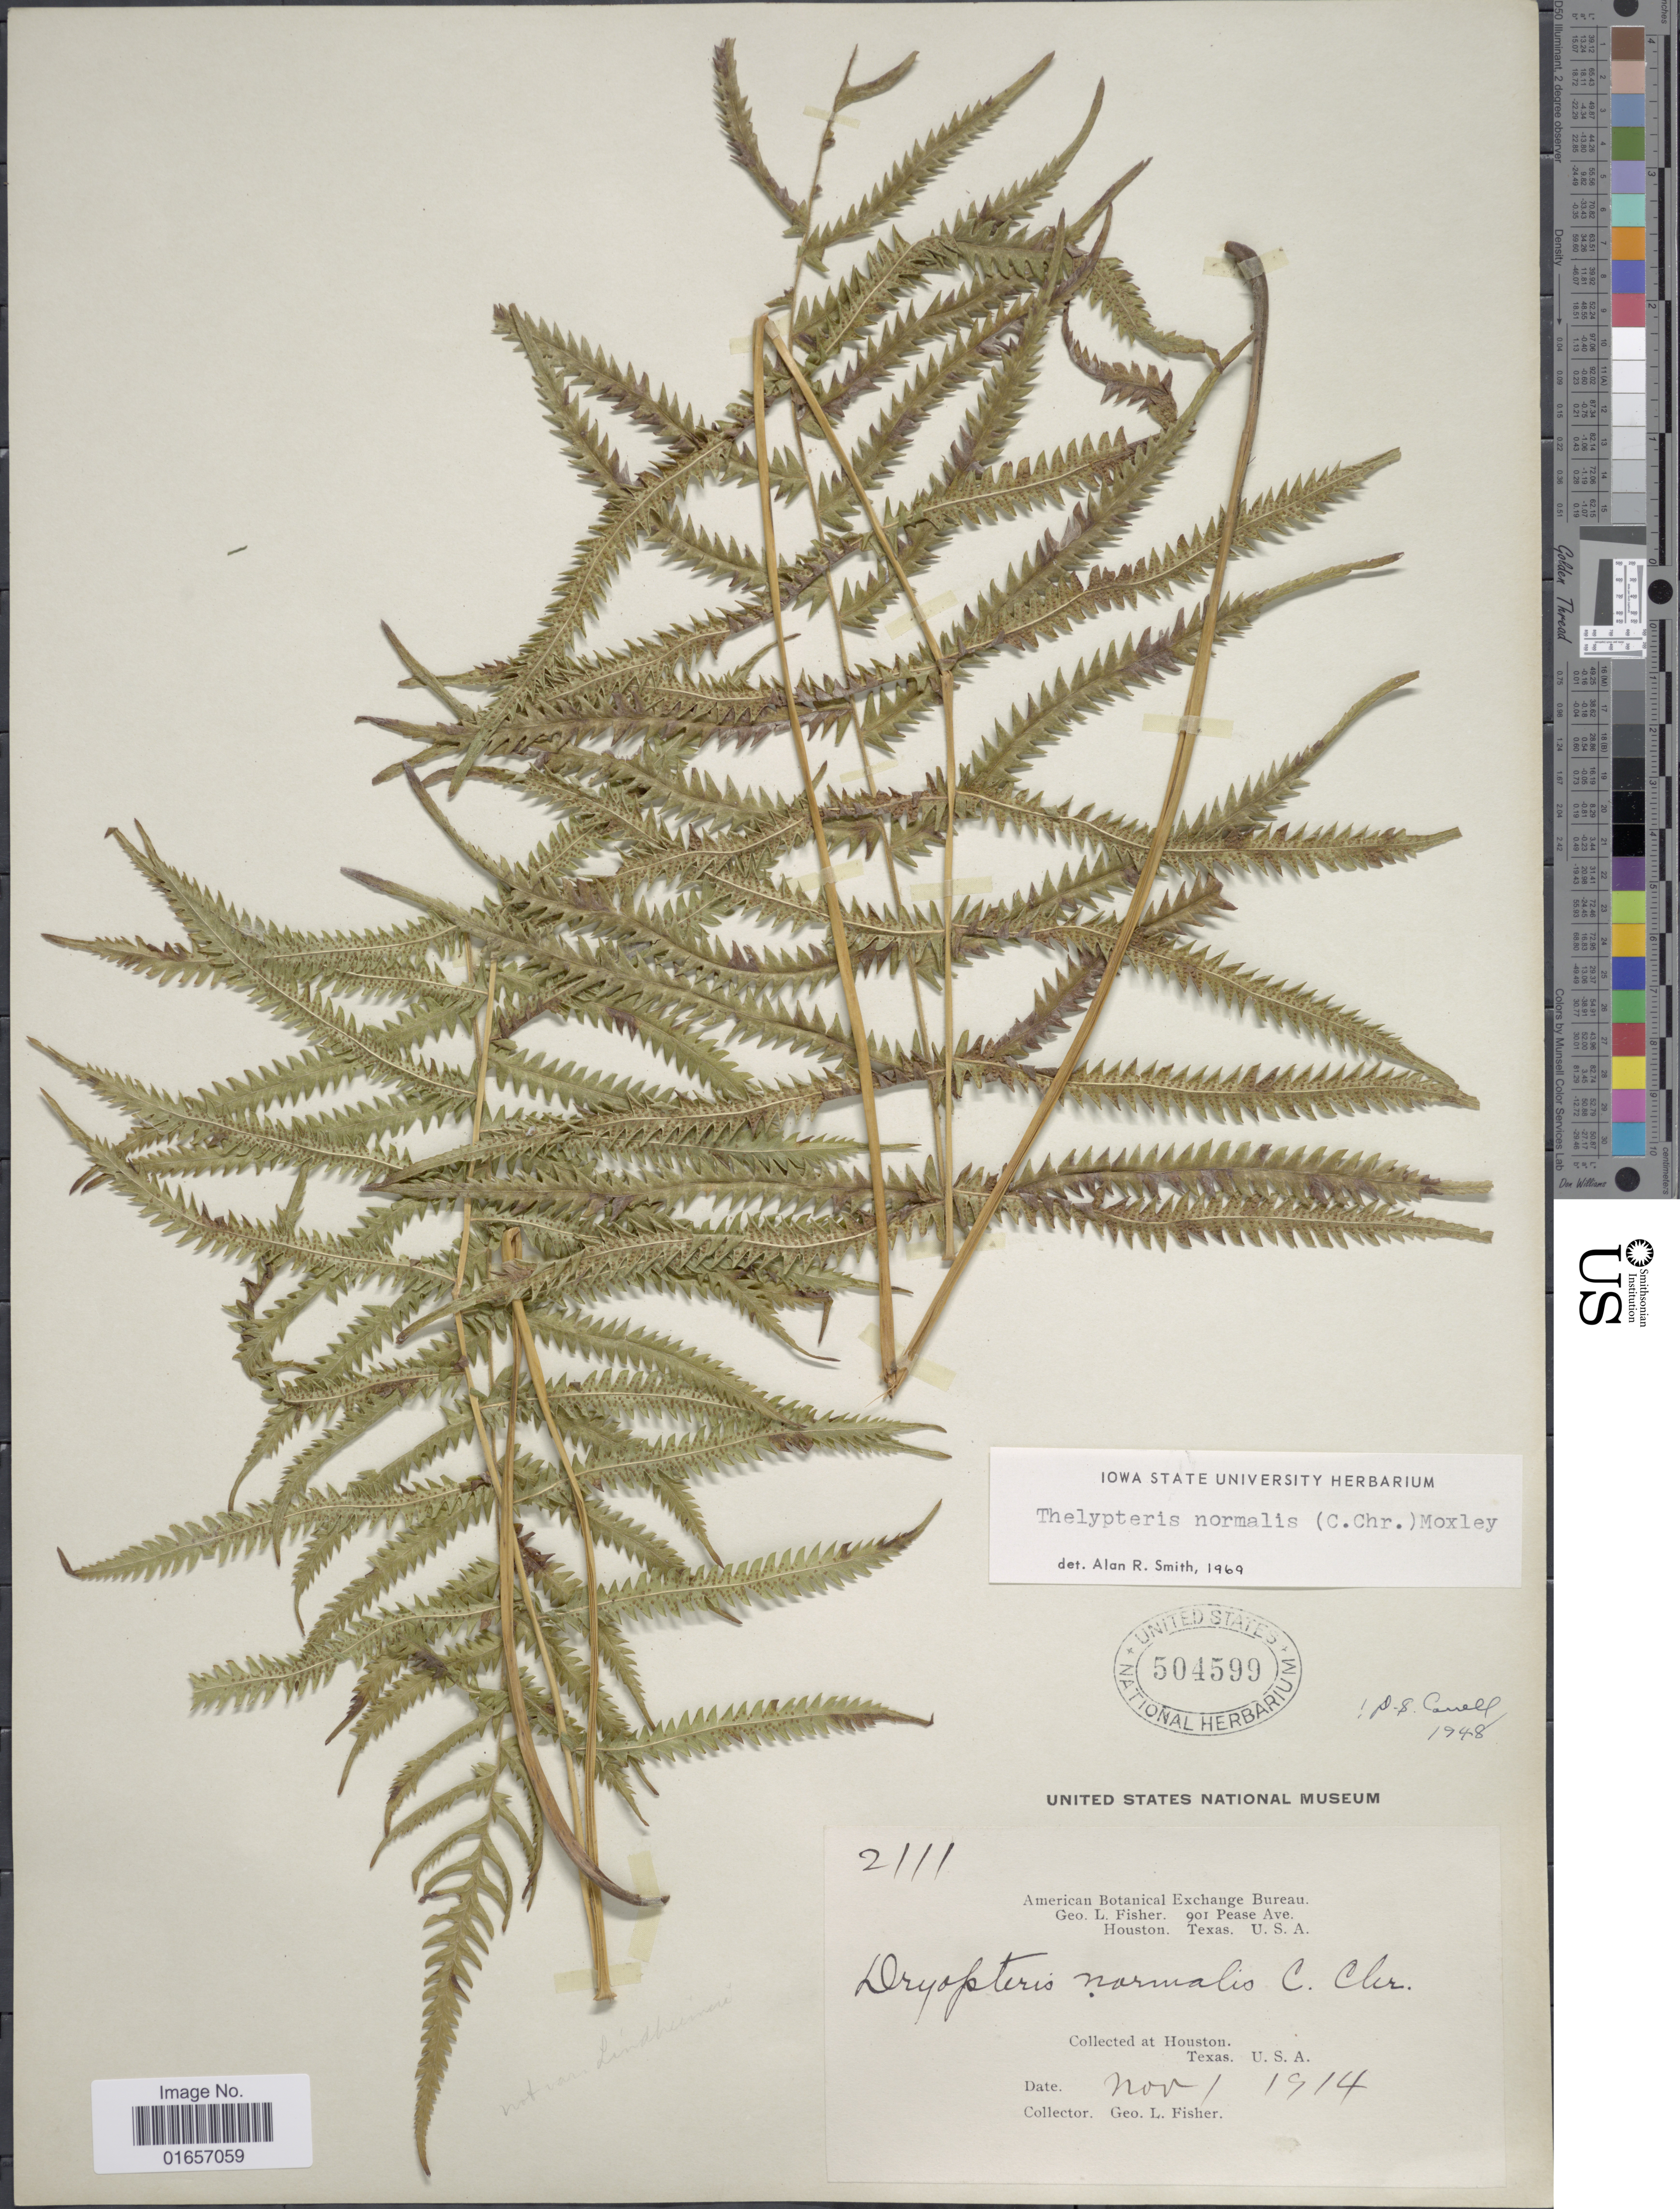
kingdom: Plantae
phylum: Tracheophyta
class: Polypodiopsida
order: Polypodiales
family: Thelypteridaceae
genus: Christella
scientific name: Christella kunthii comb. ined.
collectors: G. L. Fisher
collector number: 2111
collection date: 1914-11-01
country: United States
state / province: Texas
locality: Houston, U. S. A.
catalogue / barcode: US 504599